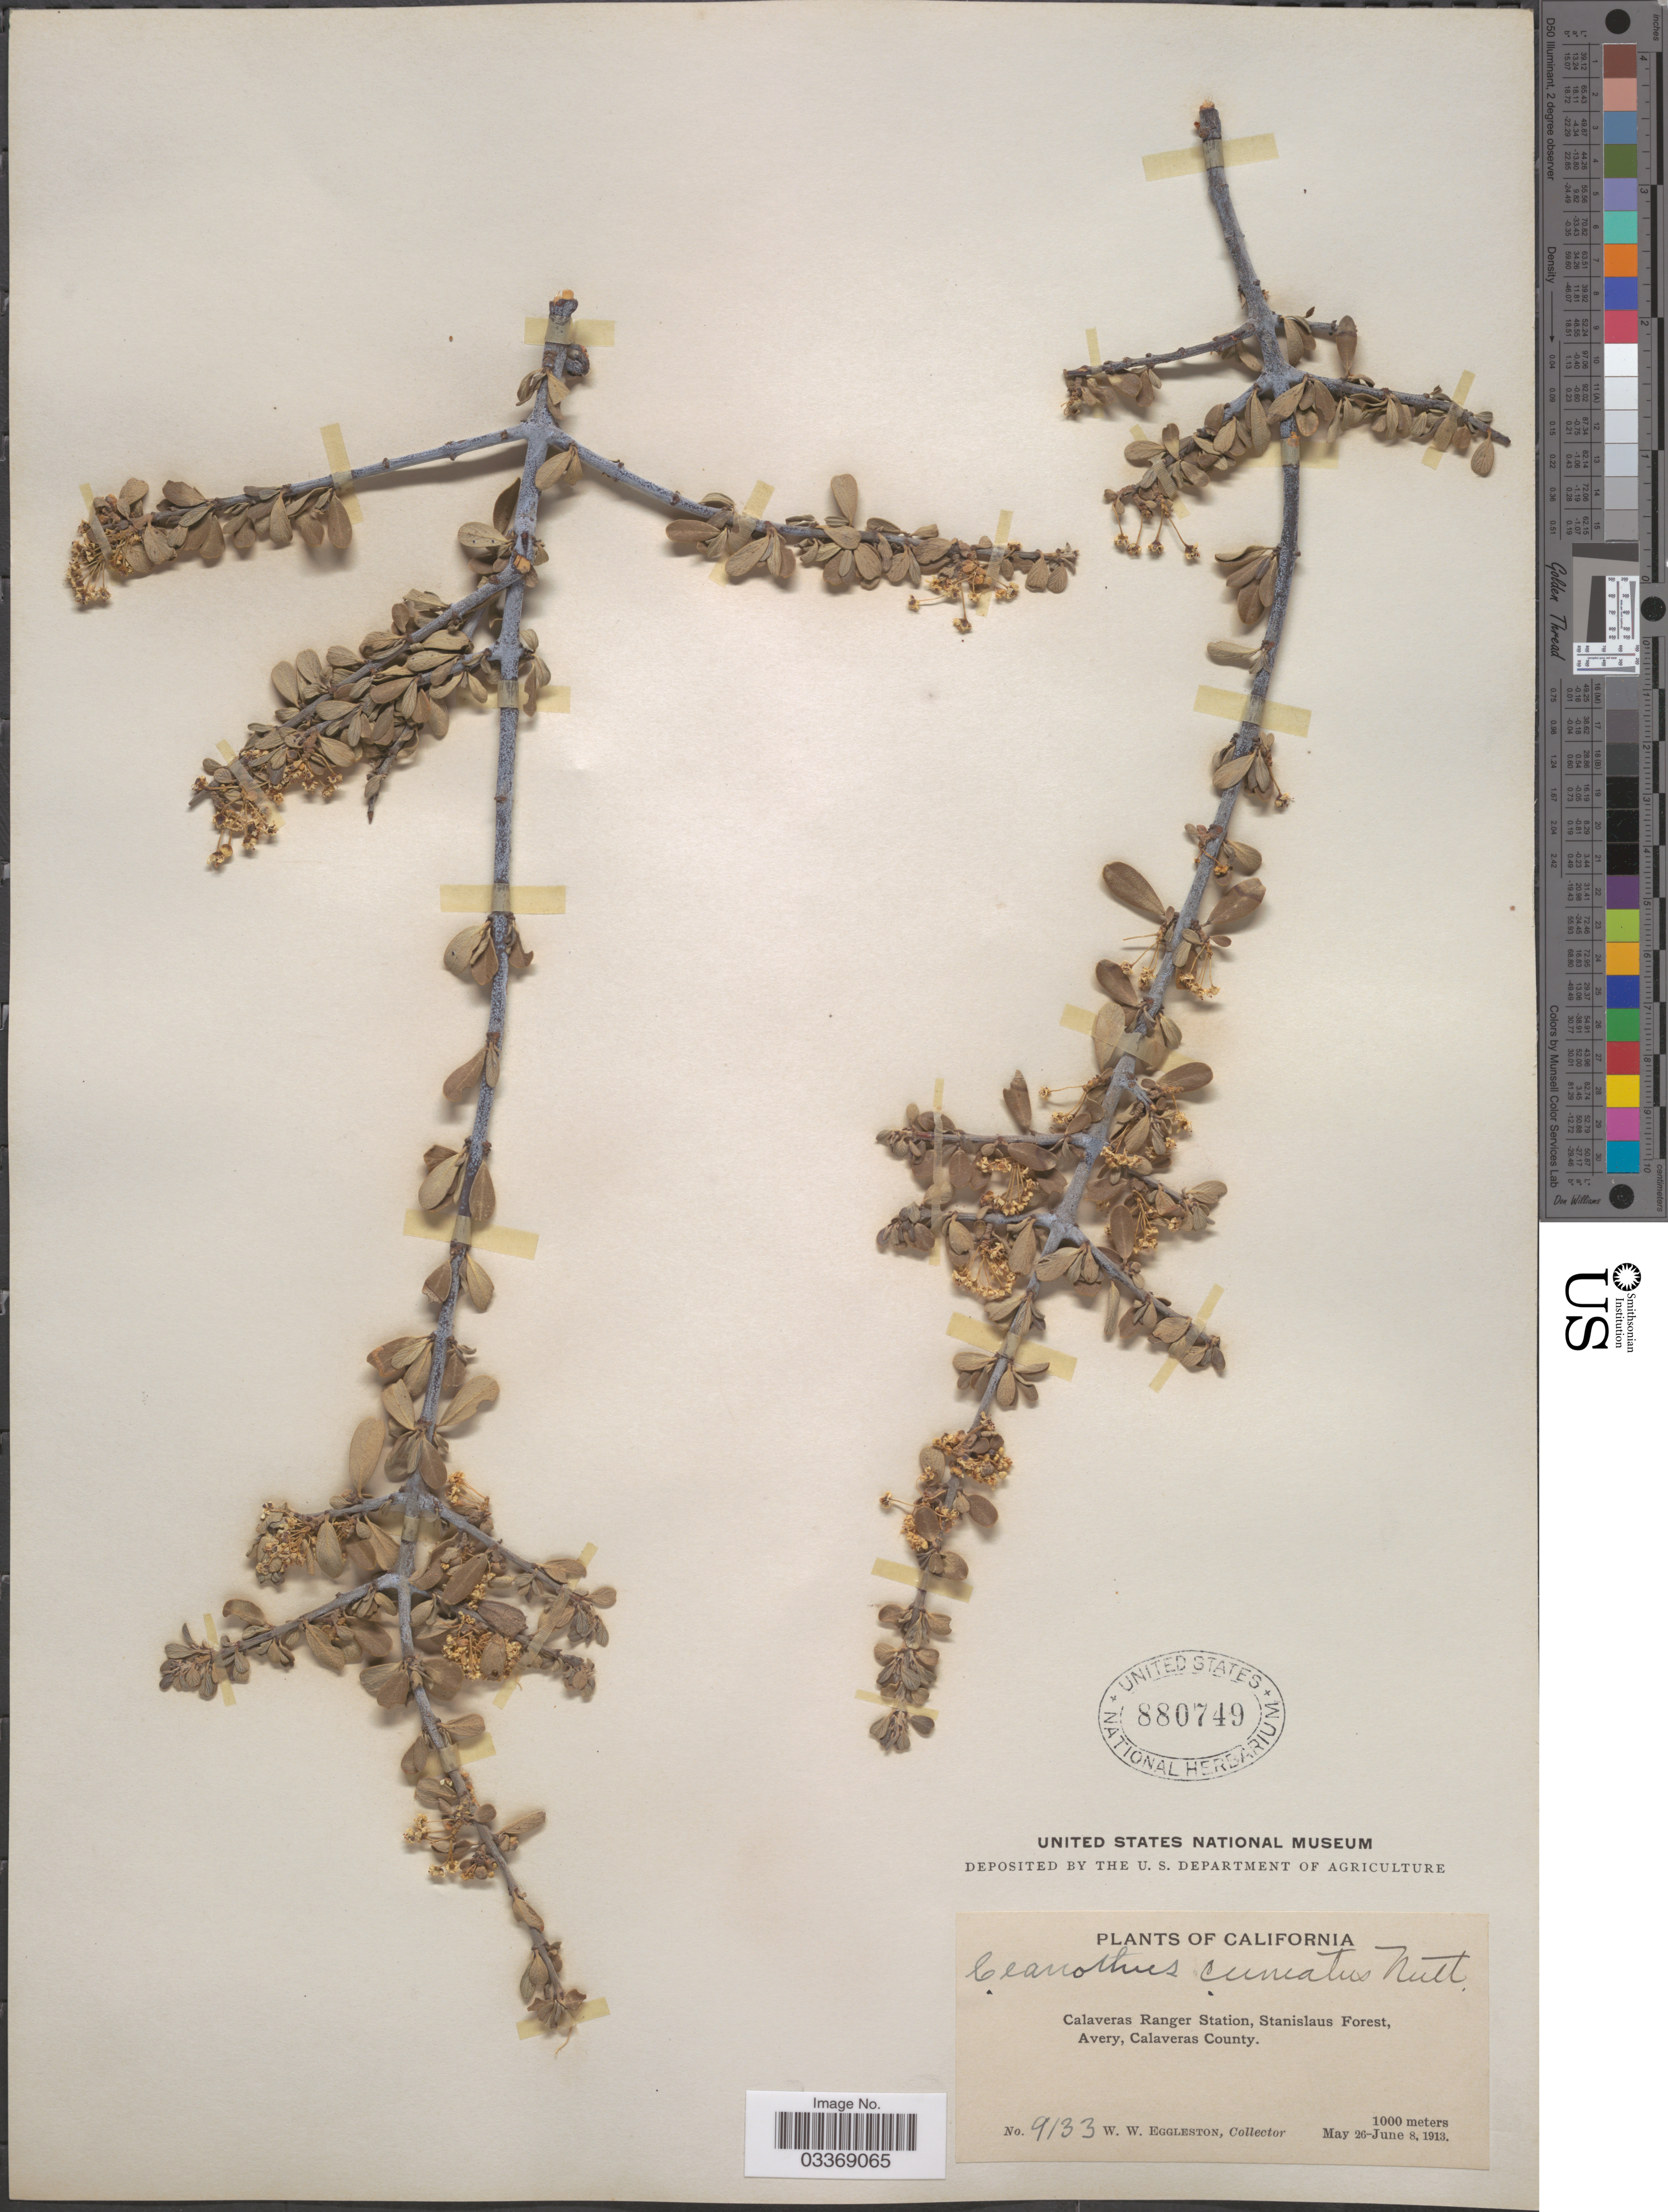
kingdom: Plantae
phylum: Tracheophyta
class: Magnoliopsida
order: Rosales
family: Rhamnaceae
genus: Ceanothus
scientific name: Ceanothus cuneatus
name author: (Hook.) Nutt.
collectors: W. W. Eggleston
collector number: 9133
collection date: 1913-05-26/1913-06-08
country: United States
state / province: California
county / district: Calaveras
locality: Calaveras Ranger Station, Stanislaus Forest, Avery, Calaveras County.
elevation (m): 1000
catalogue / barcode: US 880749